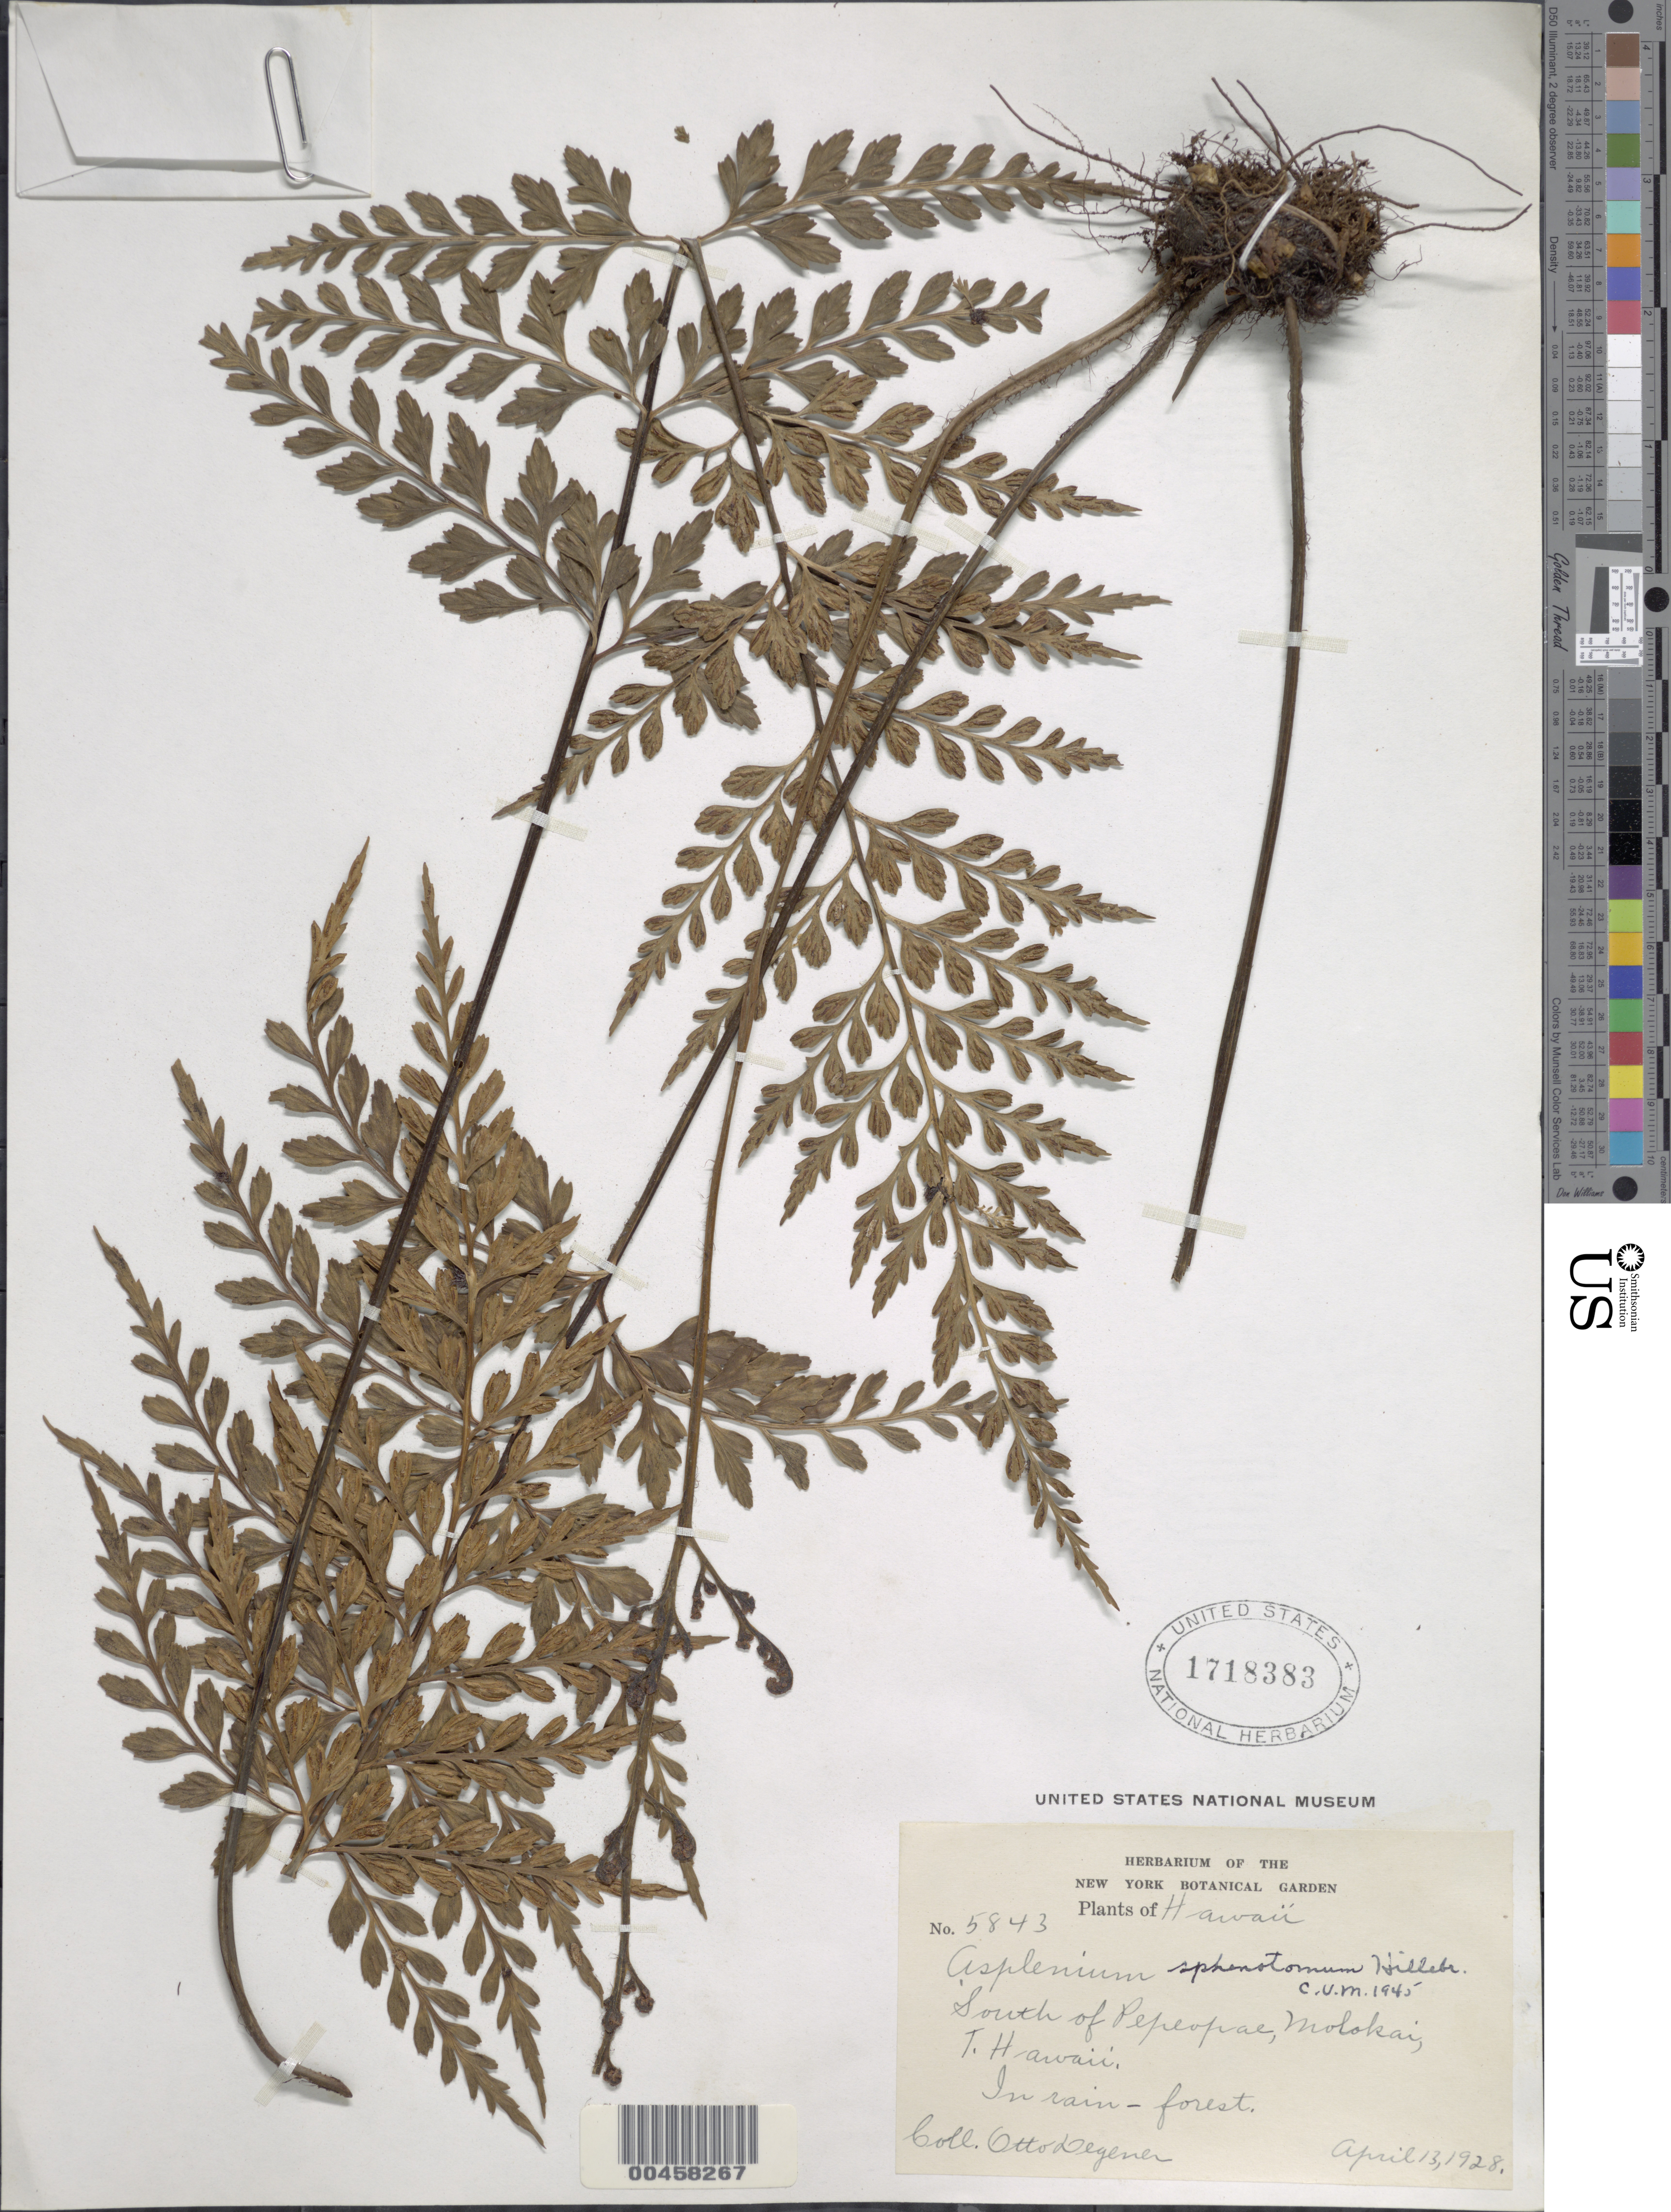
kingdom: Plantae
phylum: Tracheophyta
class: Polypodiopsida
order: Polypodiales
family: Aspleniaceae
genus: Asplenium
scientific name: Asplenium sphenotomum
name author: Hillebr.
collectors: O. Degener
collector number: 5843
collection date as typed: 13 Apr 1928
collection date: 1928-04-13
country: United States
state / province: Hawaii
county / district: Maui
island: Moloka'i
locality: South of Pepeopae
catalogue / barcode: US 1718383